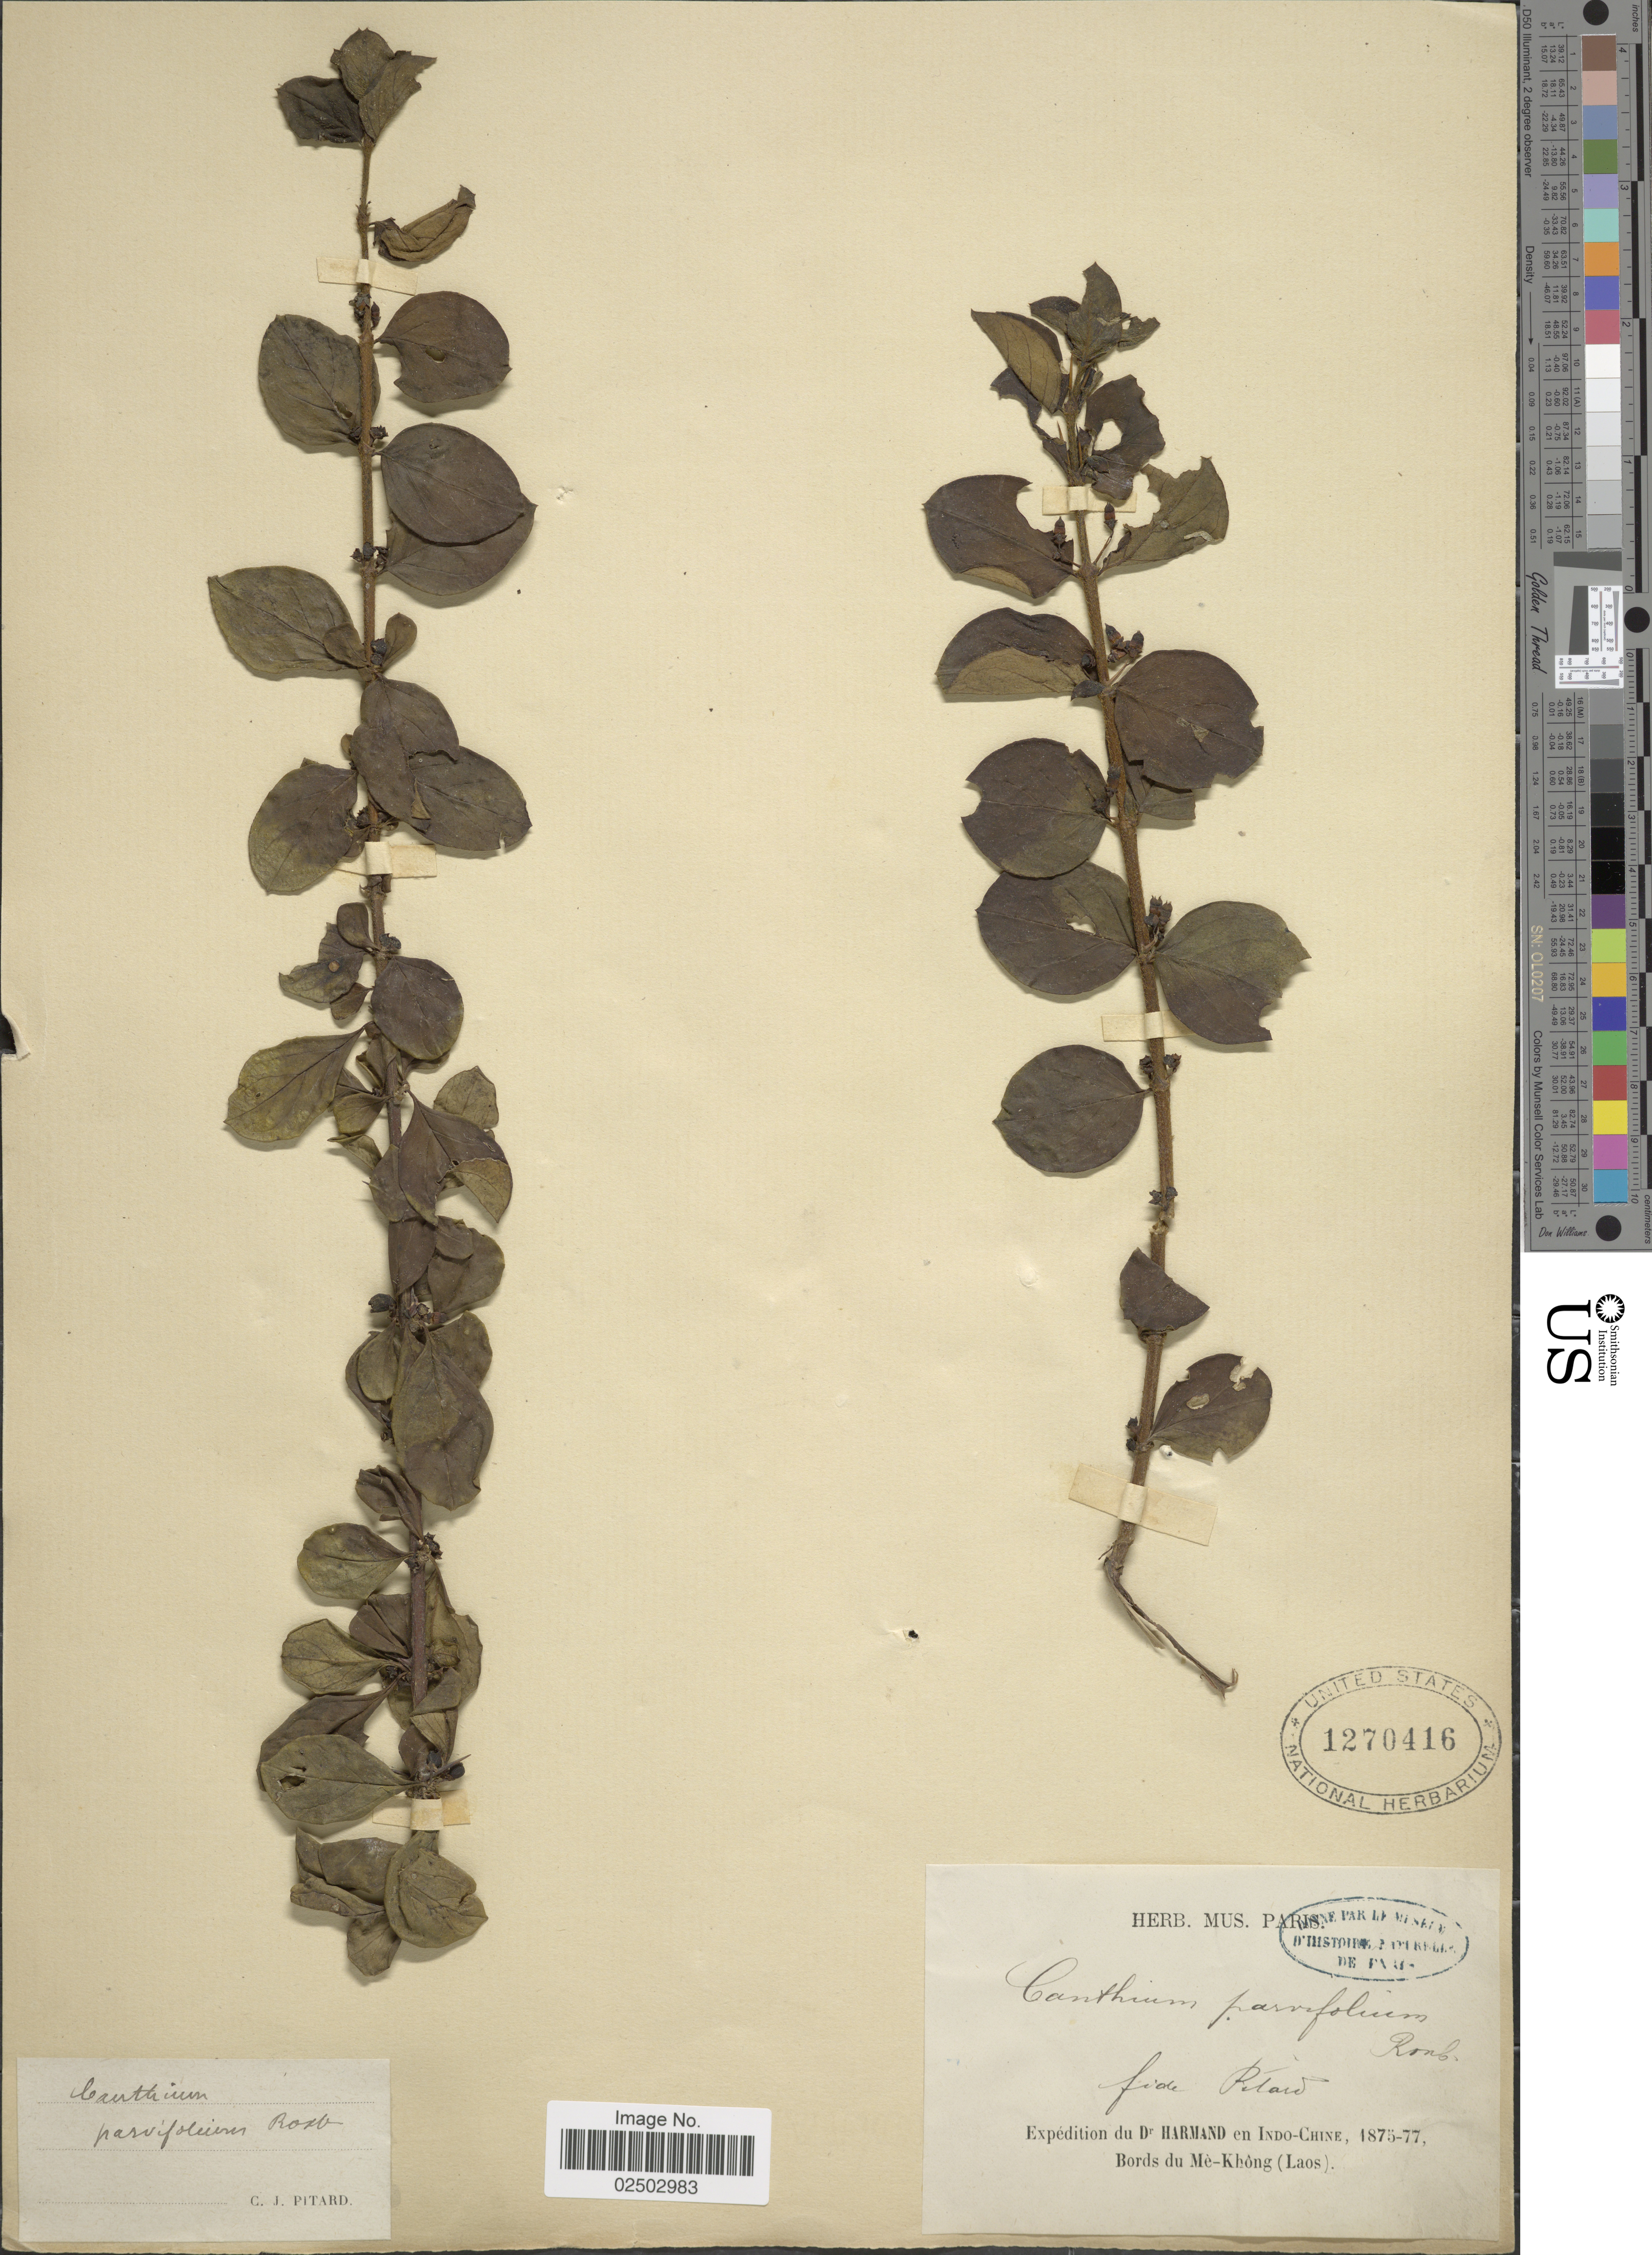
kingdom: Plantae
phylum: Tracheophyta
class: Magnoliopsida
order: Gentianales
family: Rubiaceae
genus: Canthium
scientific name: Canthium parvifolium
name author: Roxb.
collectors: C. Pitard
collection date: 1875/1877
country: Laos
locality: Indo-Chine, Bords du Me-Khong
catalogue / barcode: US 1270416